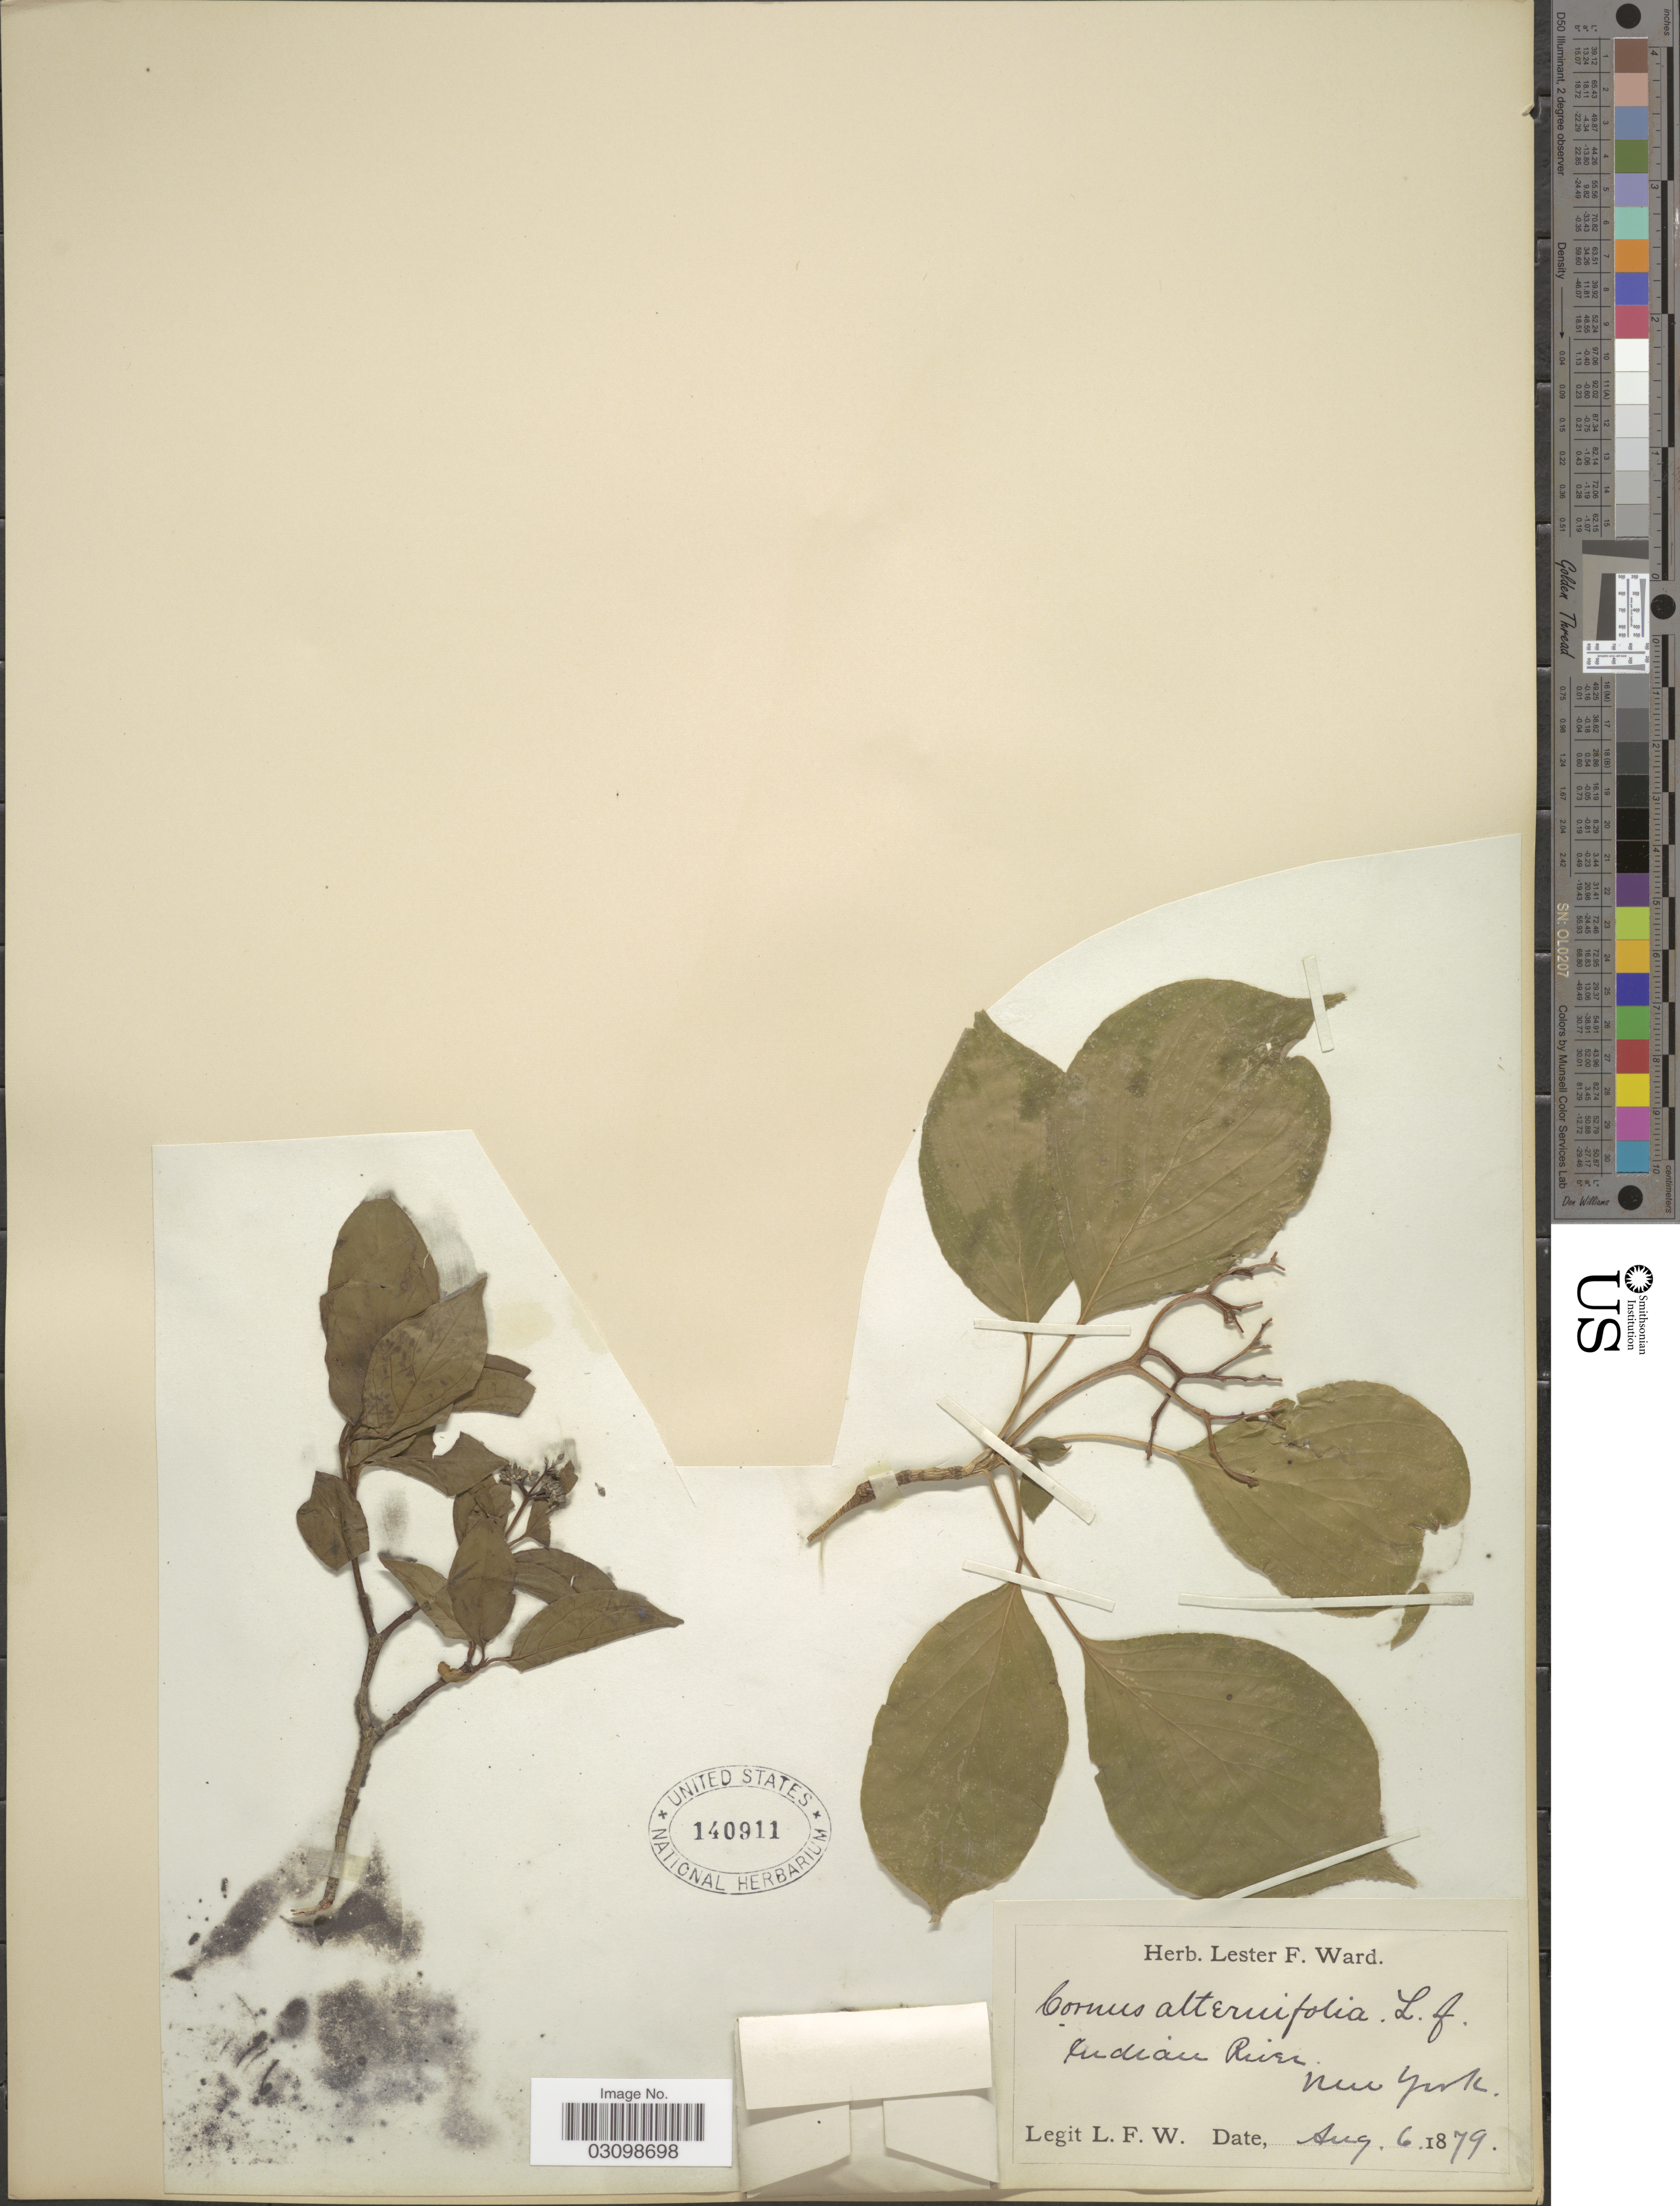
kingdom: Plantae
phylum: Tracheophyta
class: Magnoliopsida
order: Cornales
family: Cornaceae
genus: Cornus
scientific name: Cornus alternifolia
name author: L.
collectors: L. F. Ward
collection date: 1879-08-06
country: United States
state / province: New York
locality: Indian River.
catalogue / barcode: US 140911